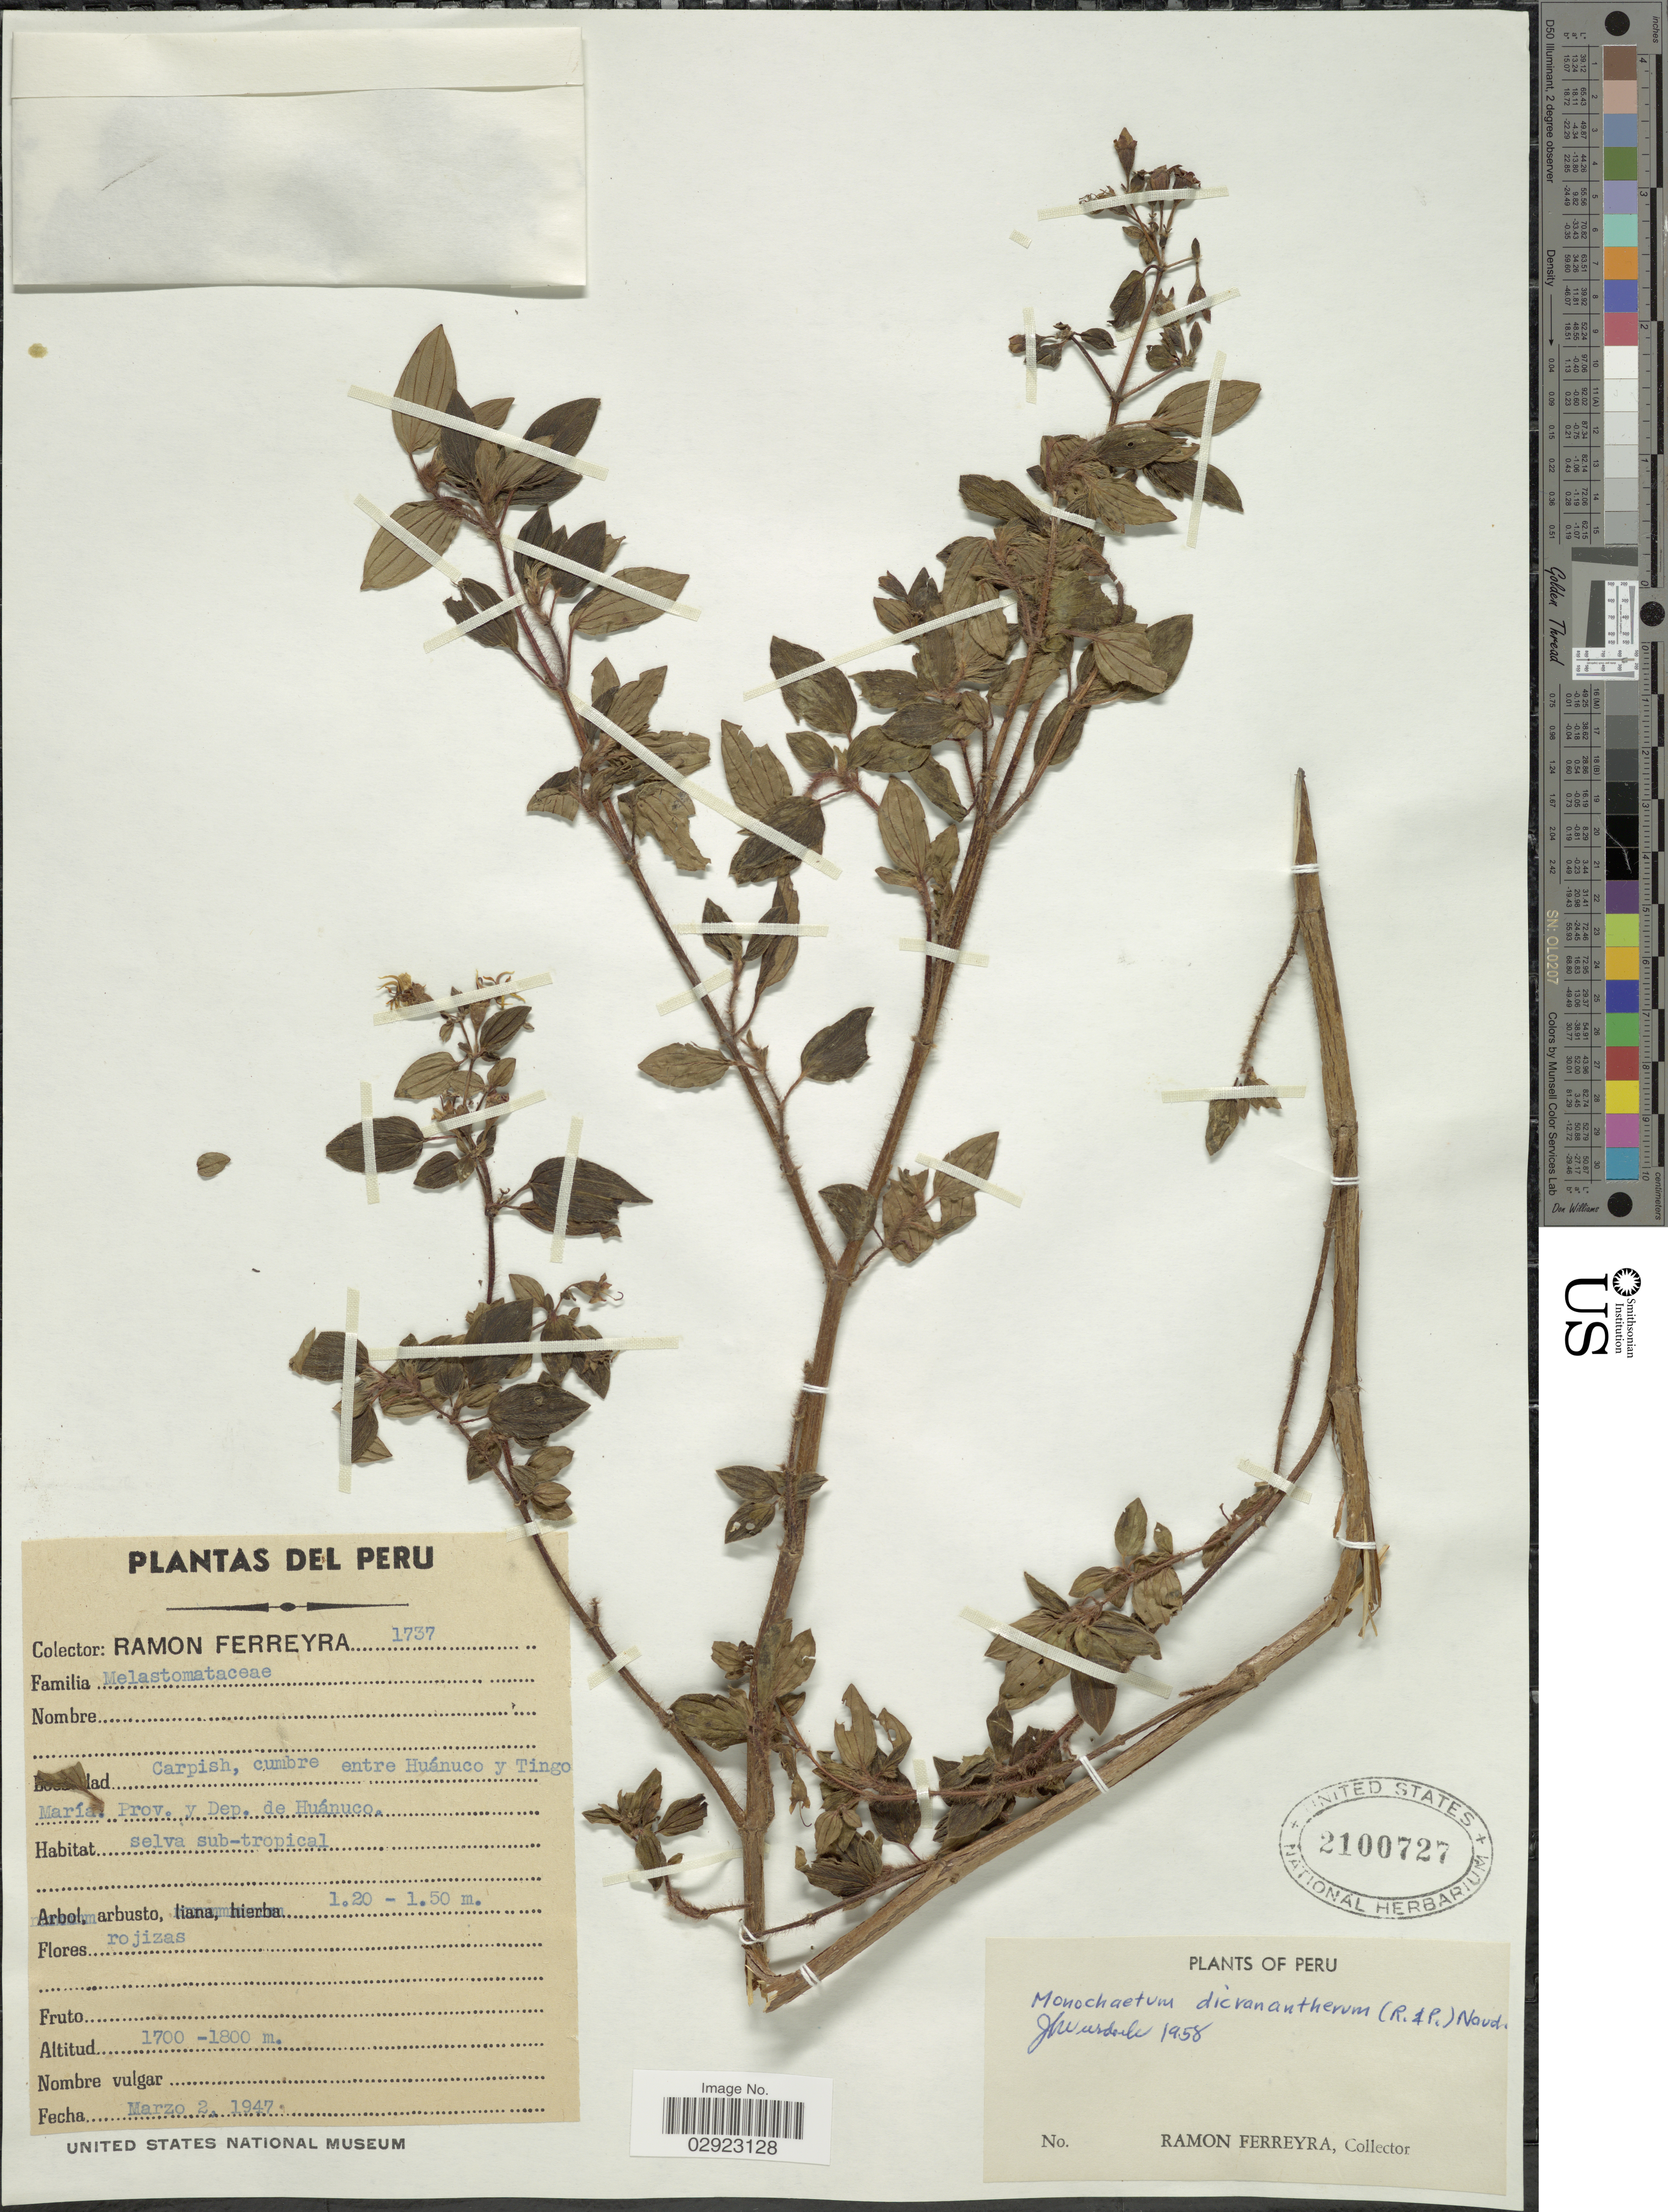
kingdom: Plantae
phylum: Tracheophyta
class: Magnoliopsida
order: Myrtales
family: Melastomataceae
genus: Monochaetum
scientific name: Monochaetum dicranantherum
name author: Naudin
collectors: R. A. Ferreyra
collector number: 1737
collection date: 1947-03-02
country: Peru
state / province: Huánuco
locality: Carpish, cumbre entre Huánuco y Tingo María Prov. y Dep. De Huánuco.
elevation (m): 1700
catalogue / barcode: US 2100727